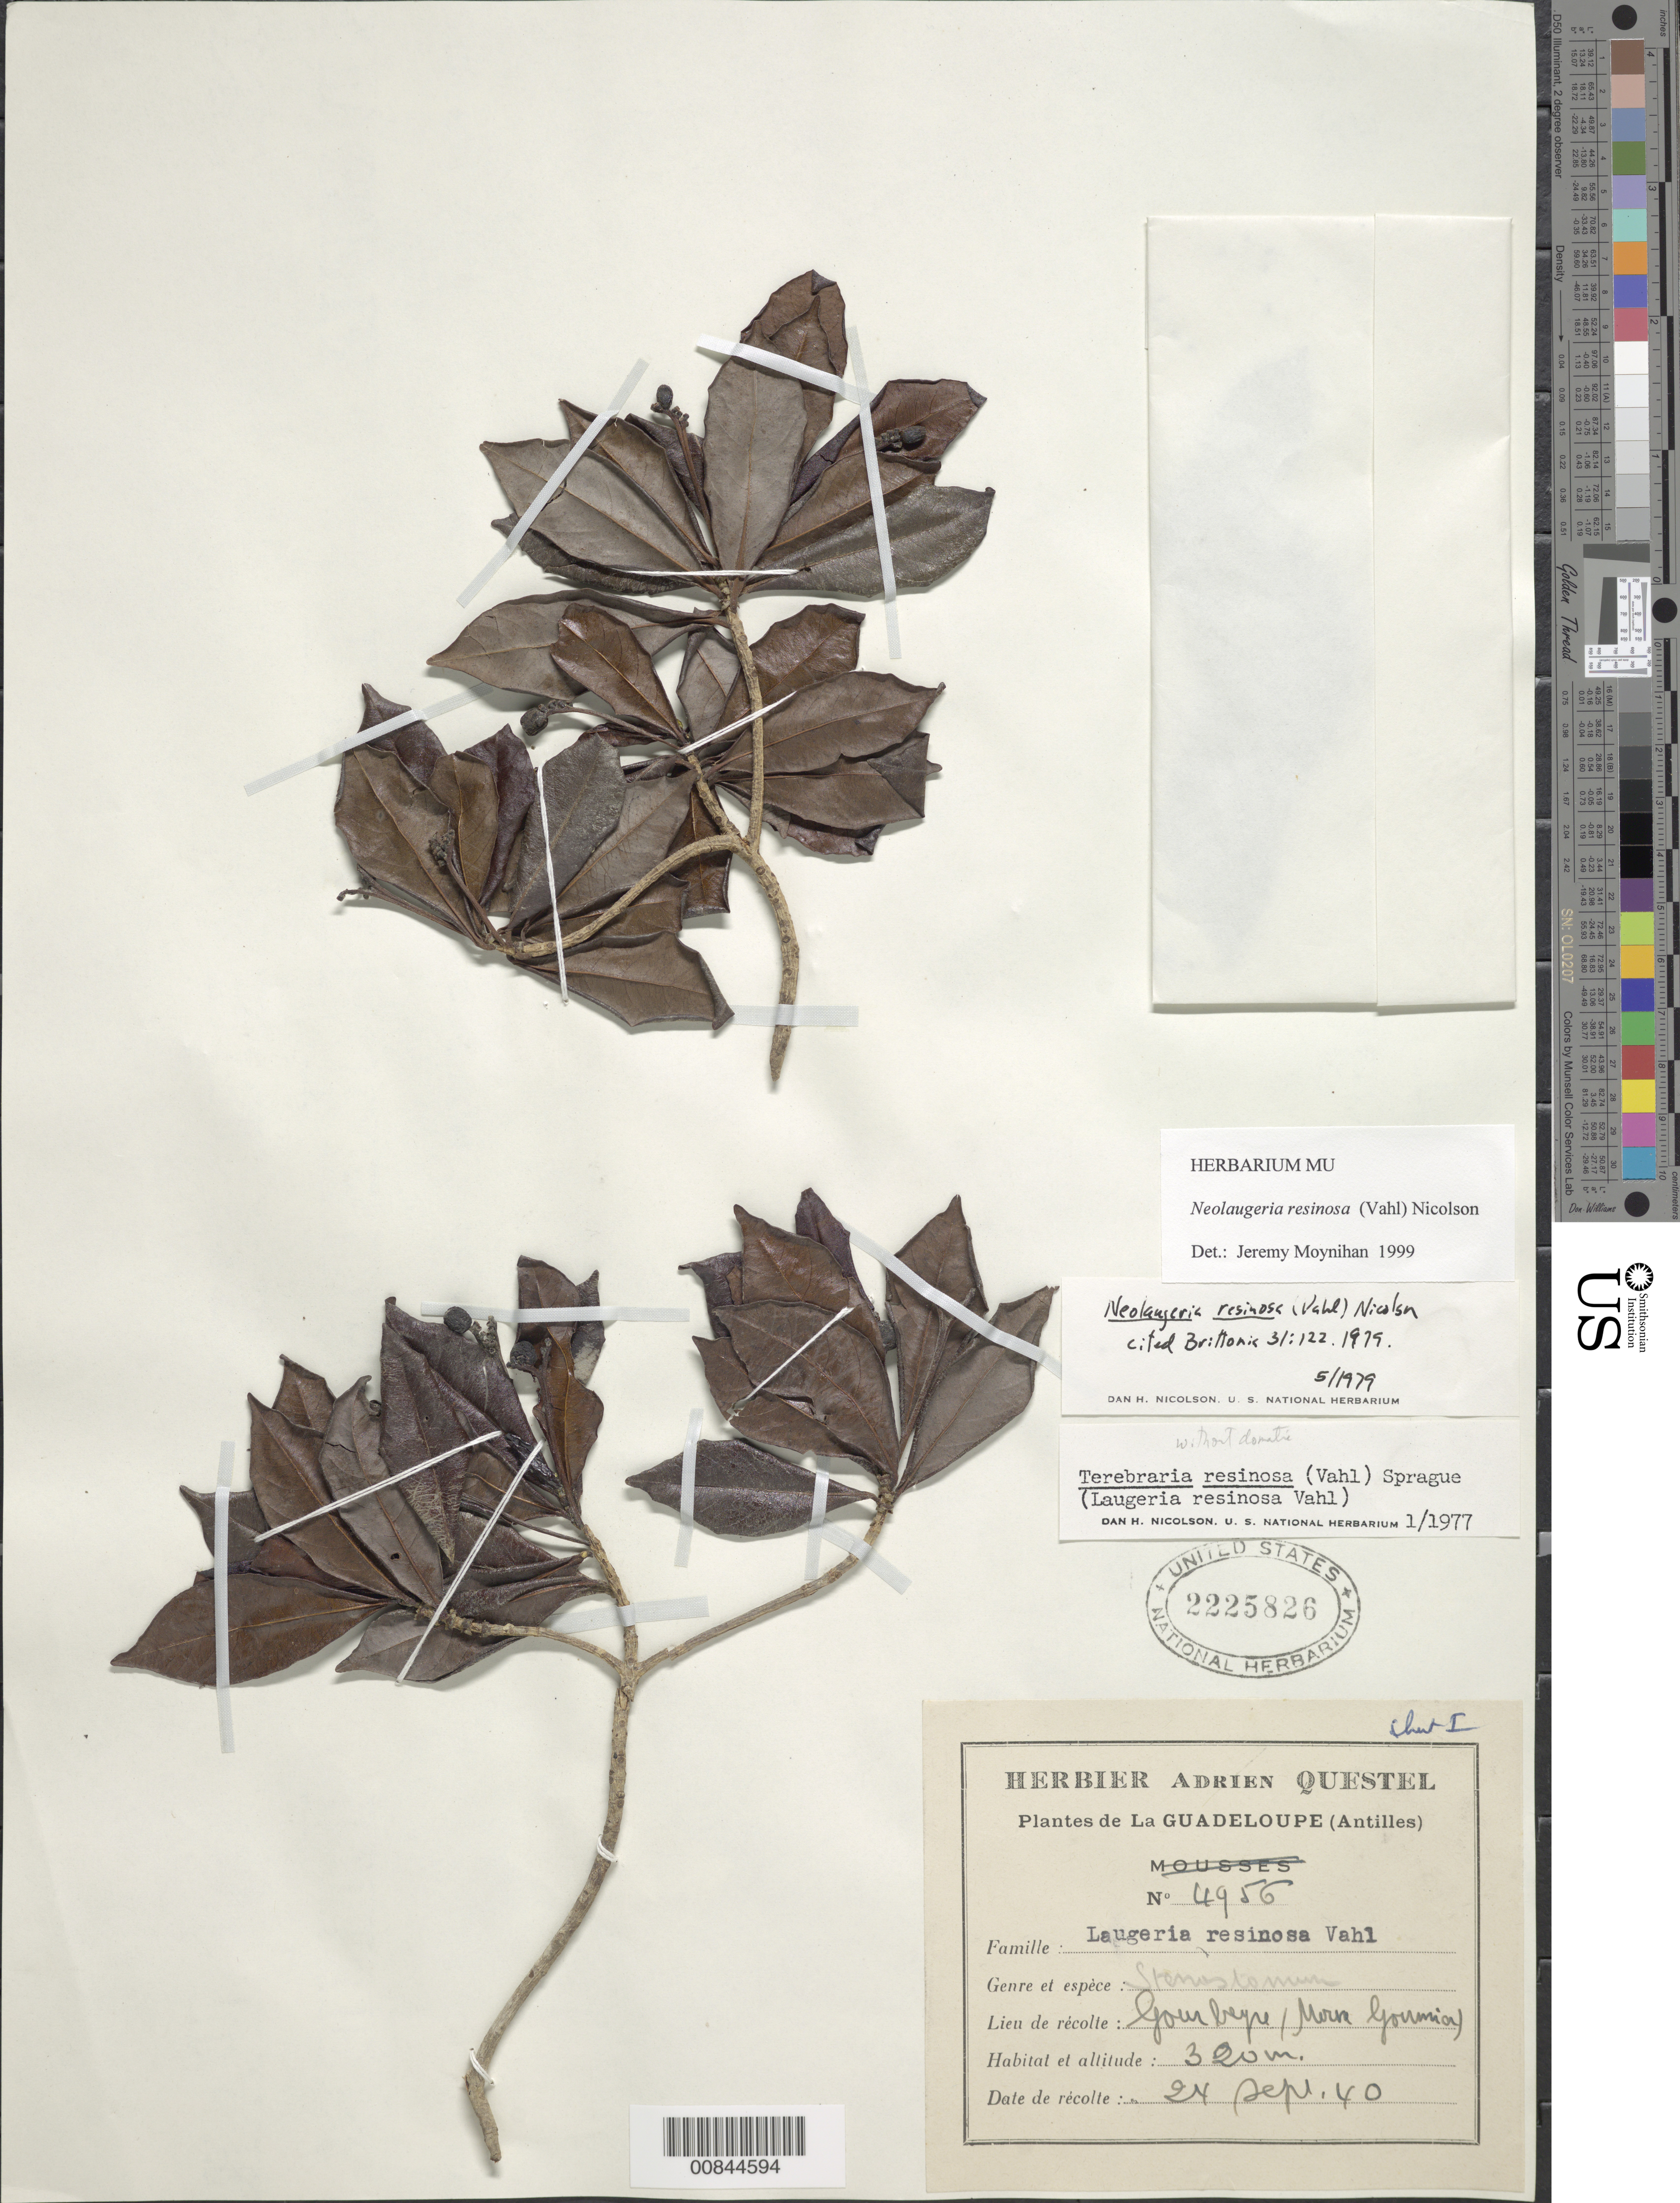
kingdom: Plantae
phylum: Tracheophyta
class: Magnoliopsida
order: Gentianales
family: Rubiaceae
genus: Stenostomum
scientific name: Stenostomum resinosum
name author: (Vahl) Griseb.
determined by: Nicolson, Dan H.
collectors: A. Questel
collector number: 4956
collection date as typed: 24 Sep 1940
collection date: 1940-09-24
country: Guadeloupe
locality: Gour beyre, Morne Gournia (sp?)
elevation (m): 320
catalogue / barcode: US 2225826